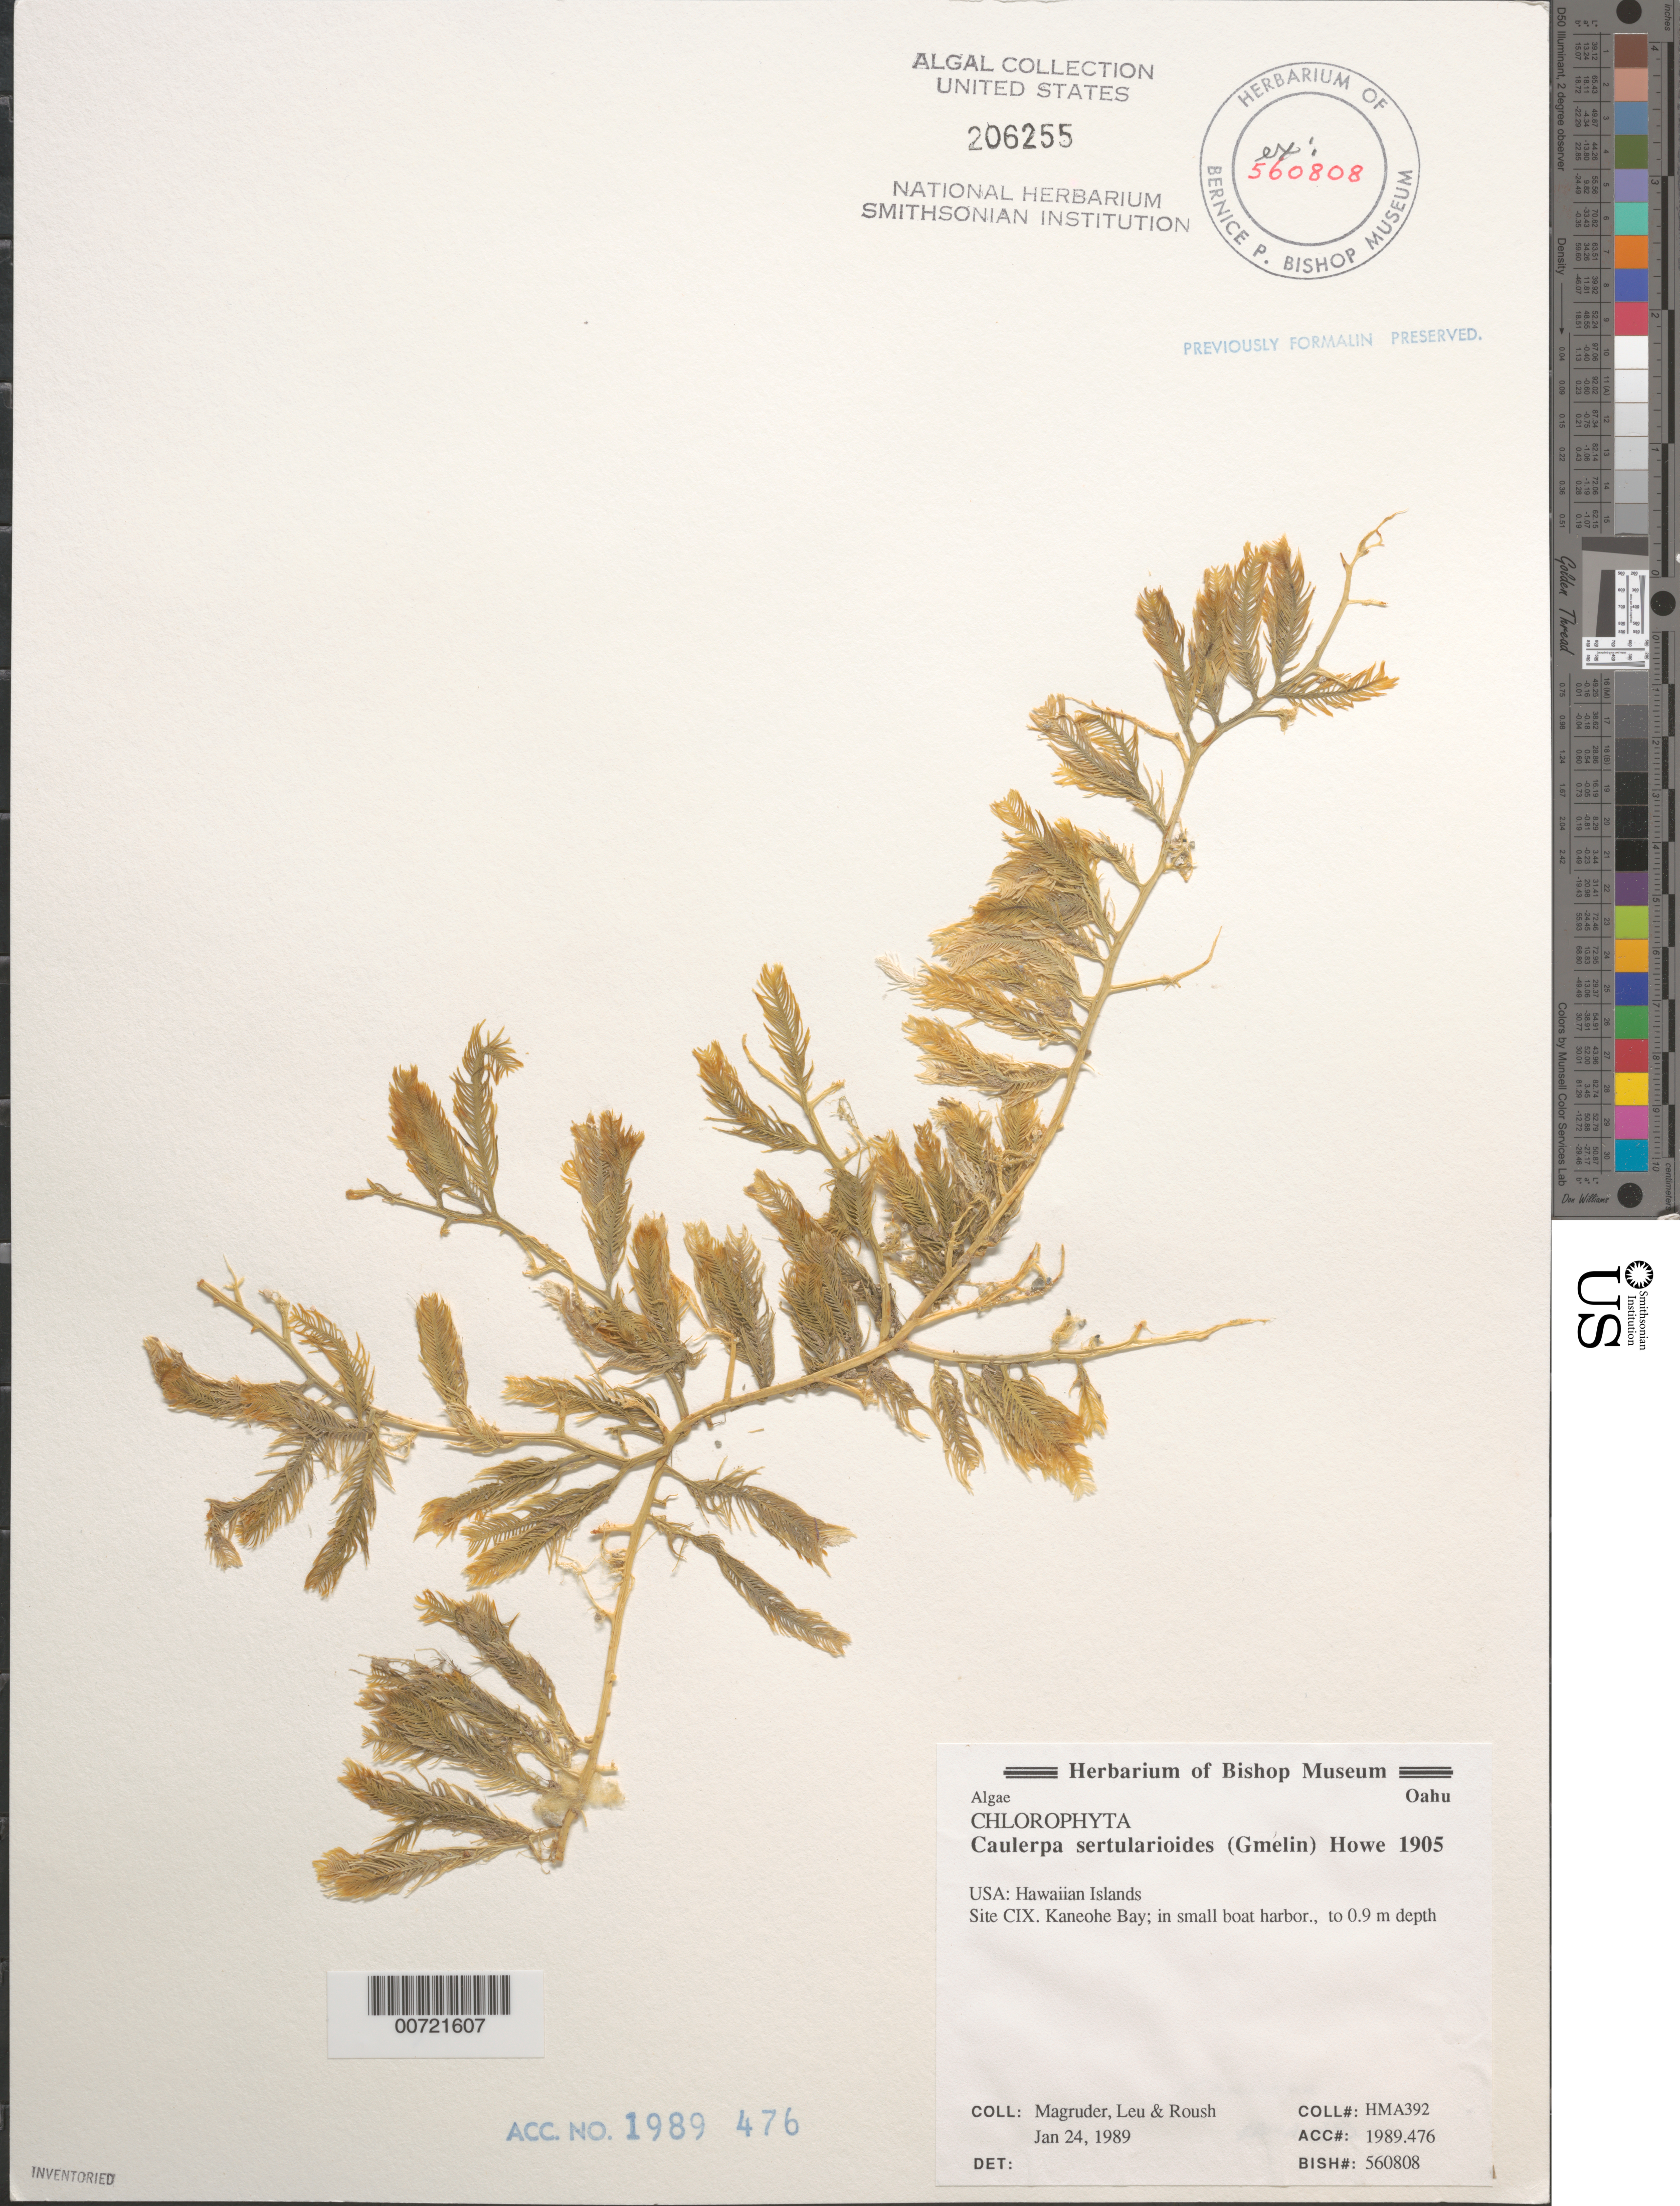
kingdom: Plantae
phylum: Chlorophyta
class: Ulvophyceae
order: Bryopsidales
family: Caulerpaceae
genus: Caulerpa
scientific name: Caulerpa sertularioides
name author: (S.G. Gmel.) M. Howe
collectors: W. Magruder, -. Leu & -. Roush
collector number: HMA 392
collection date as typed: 24 Jan 1989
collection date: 1989-01-24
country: United States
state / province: Hawaii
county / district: Honolulu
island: Oahu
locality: Kaneohe Bay, Site CIX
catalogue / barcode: US 206255